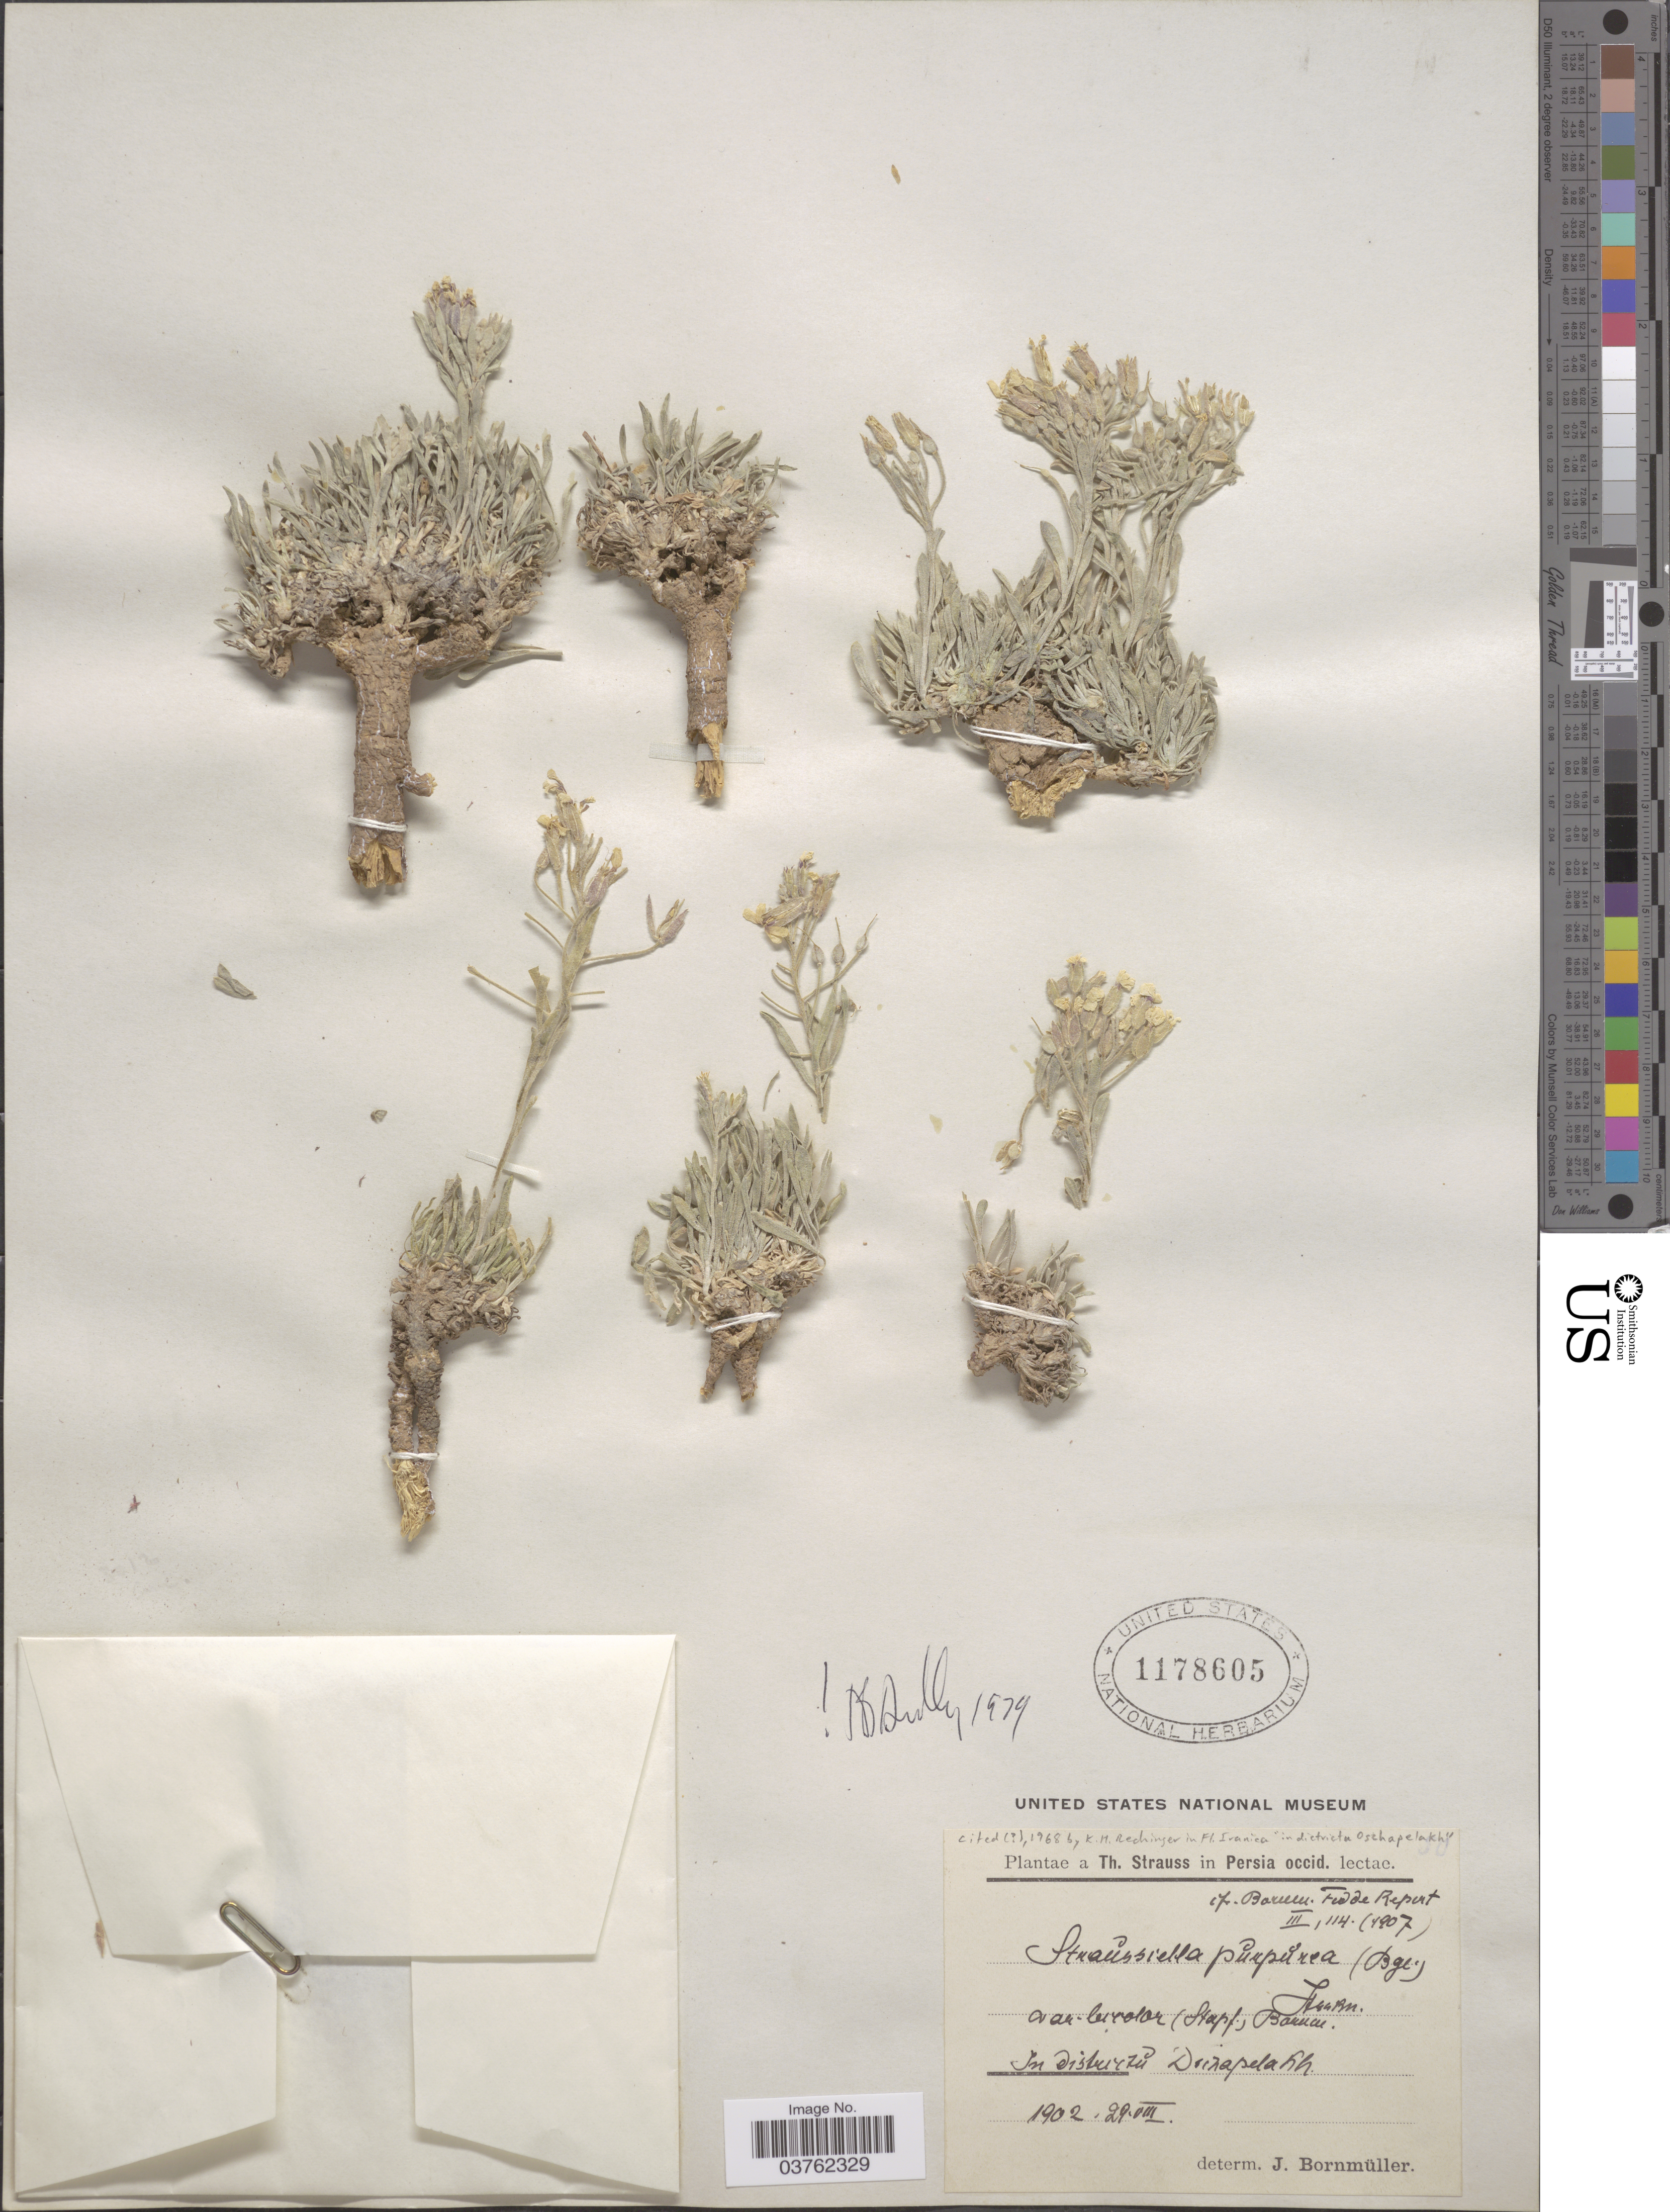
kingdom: Plantae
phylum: Tracheophyta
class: Magnoliopsida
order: Brassicales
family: Brassicaceae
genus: Straussiella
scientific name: Straussiella purpurea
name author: (Bunge ex Boiss.) Hausskn.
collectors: T. Strauss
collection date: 1902-08-29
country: Iran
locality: Persia occid. X.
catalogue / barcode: US 1178605